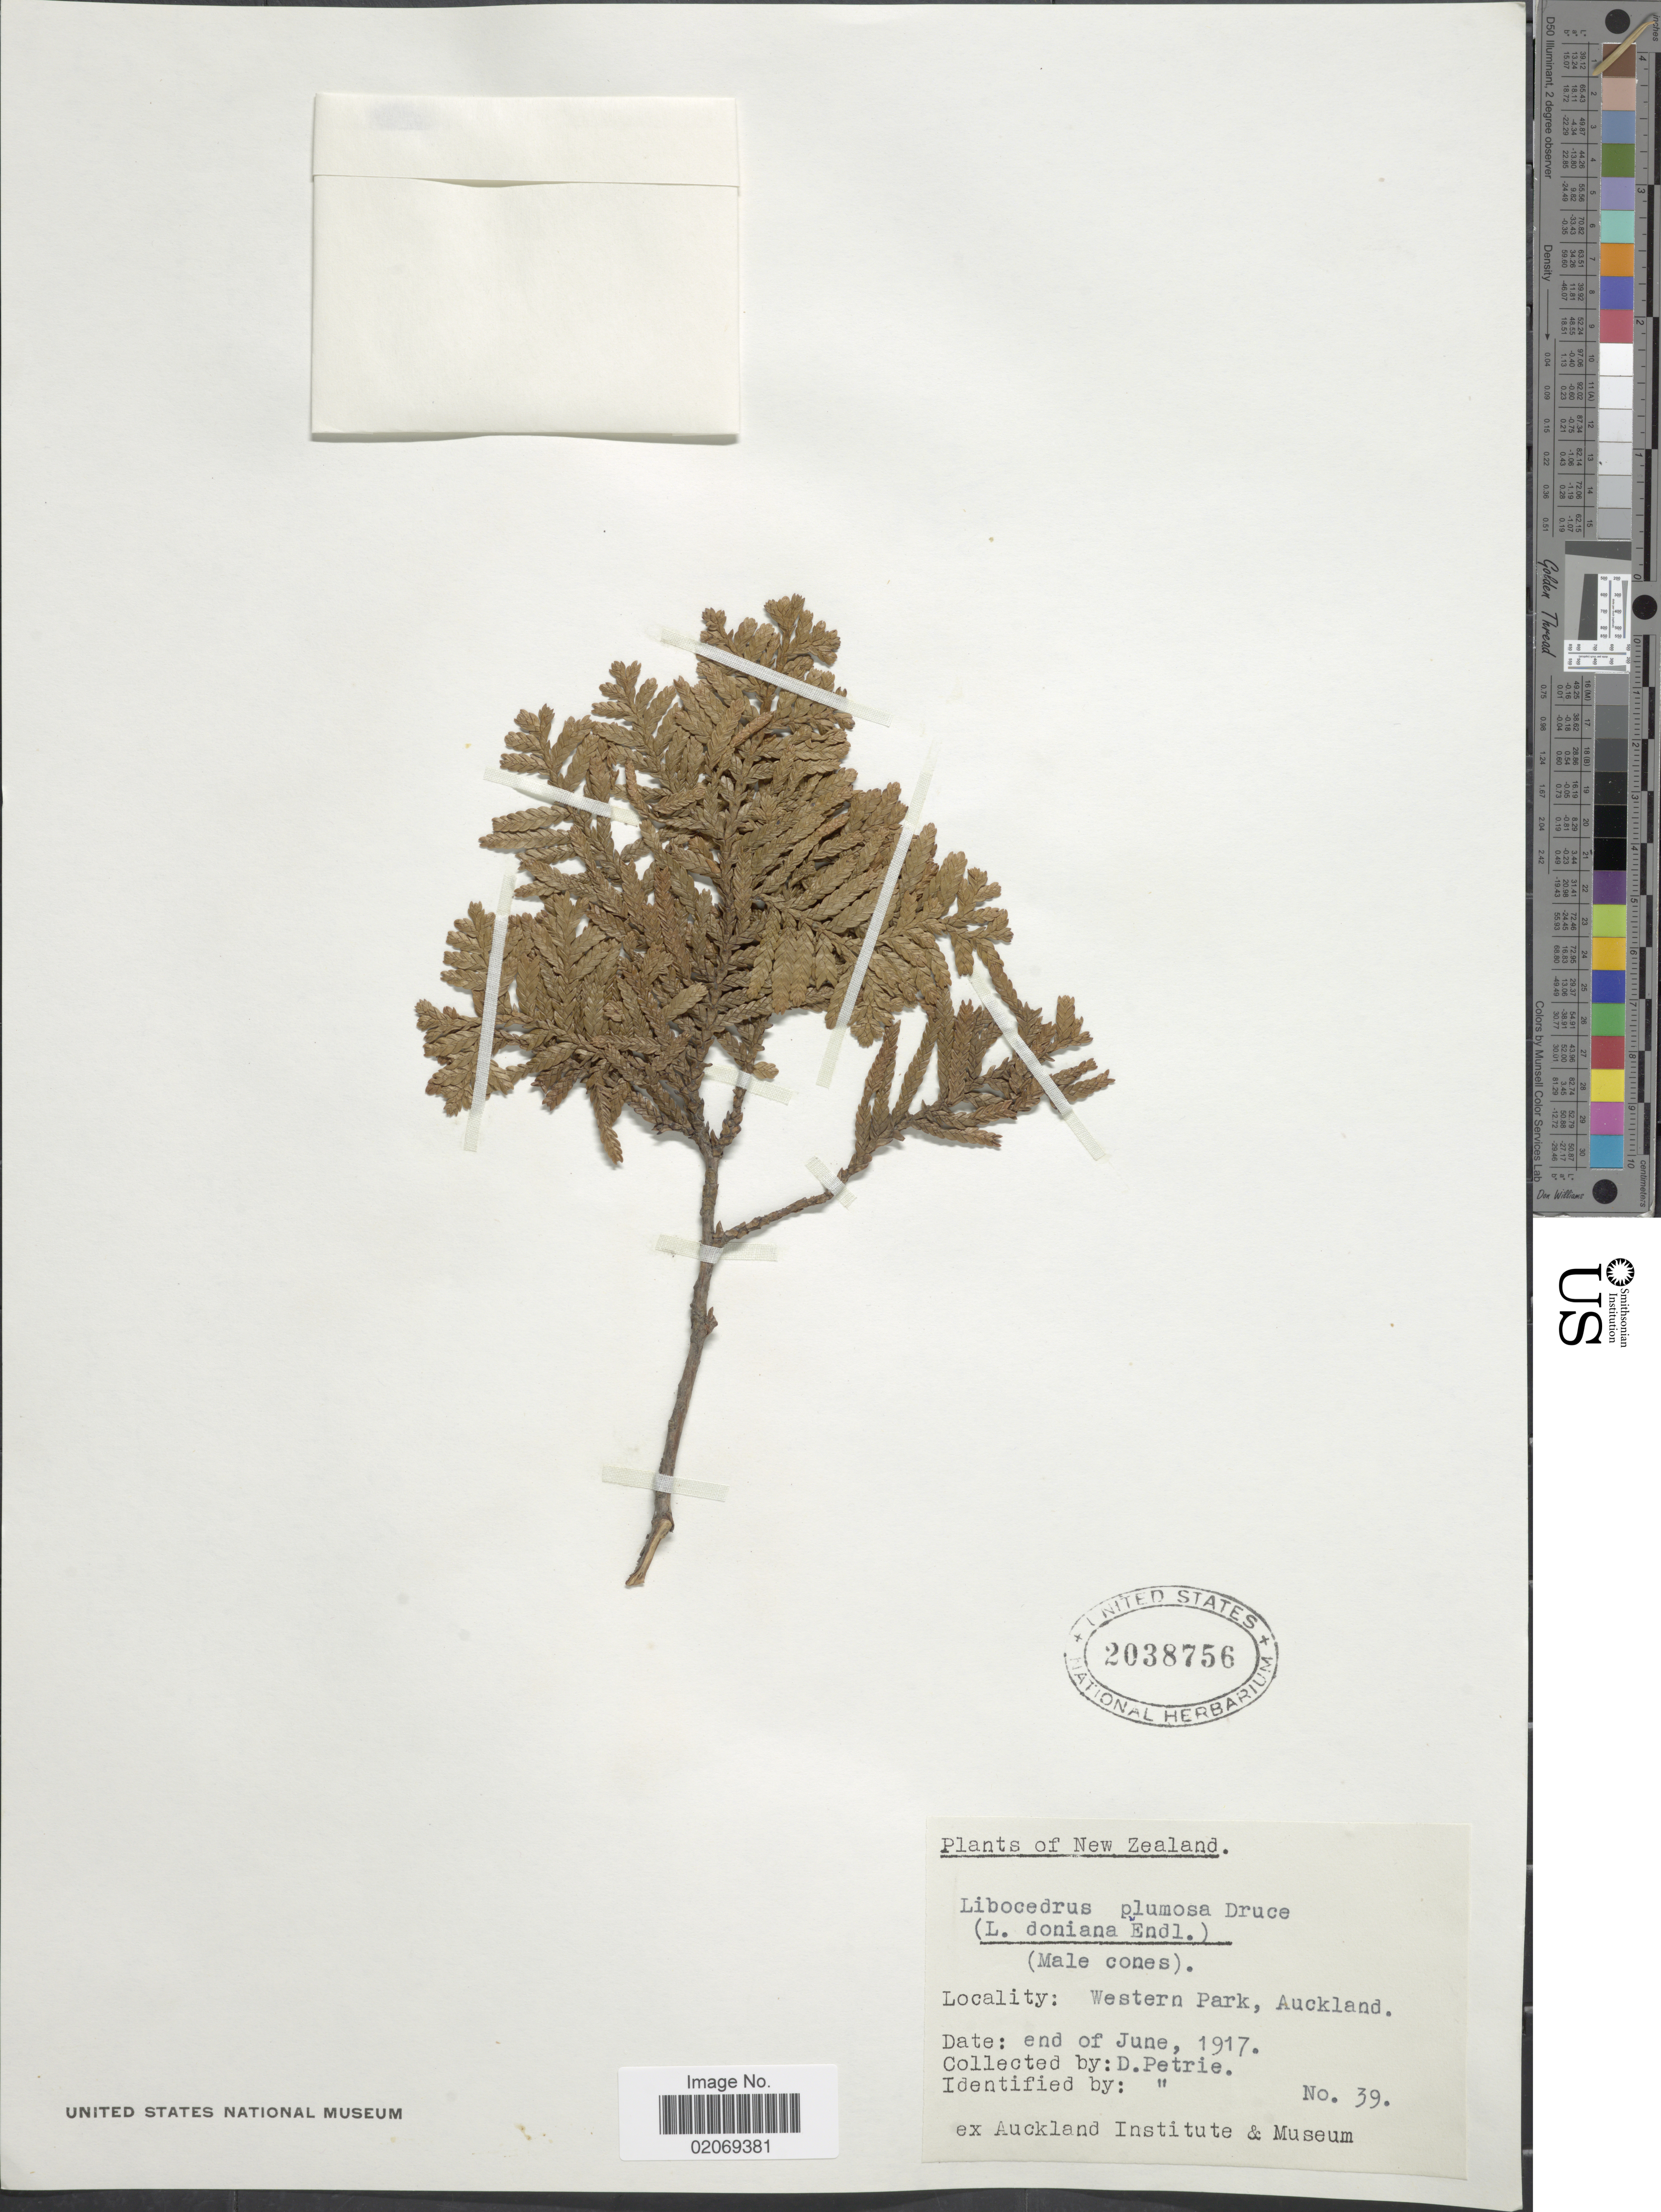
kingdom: Plantae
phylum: Tracheophyta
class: Pinopsida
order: Pinales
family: Cupressaceae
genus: Libocedrus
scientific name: Libocedrus plumosa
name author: (D. Don) Druce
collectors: D. Petrie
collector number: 39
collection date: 1917-06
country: New Zealand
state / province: Auckland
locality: Western park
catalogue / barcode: US 2038756